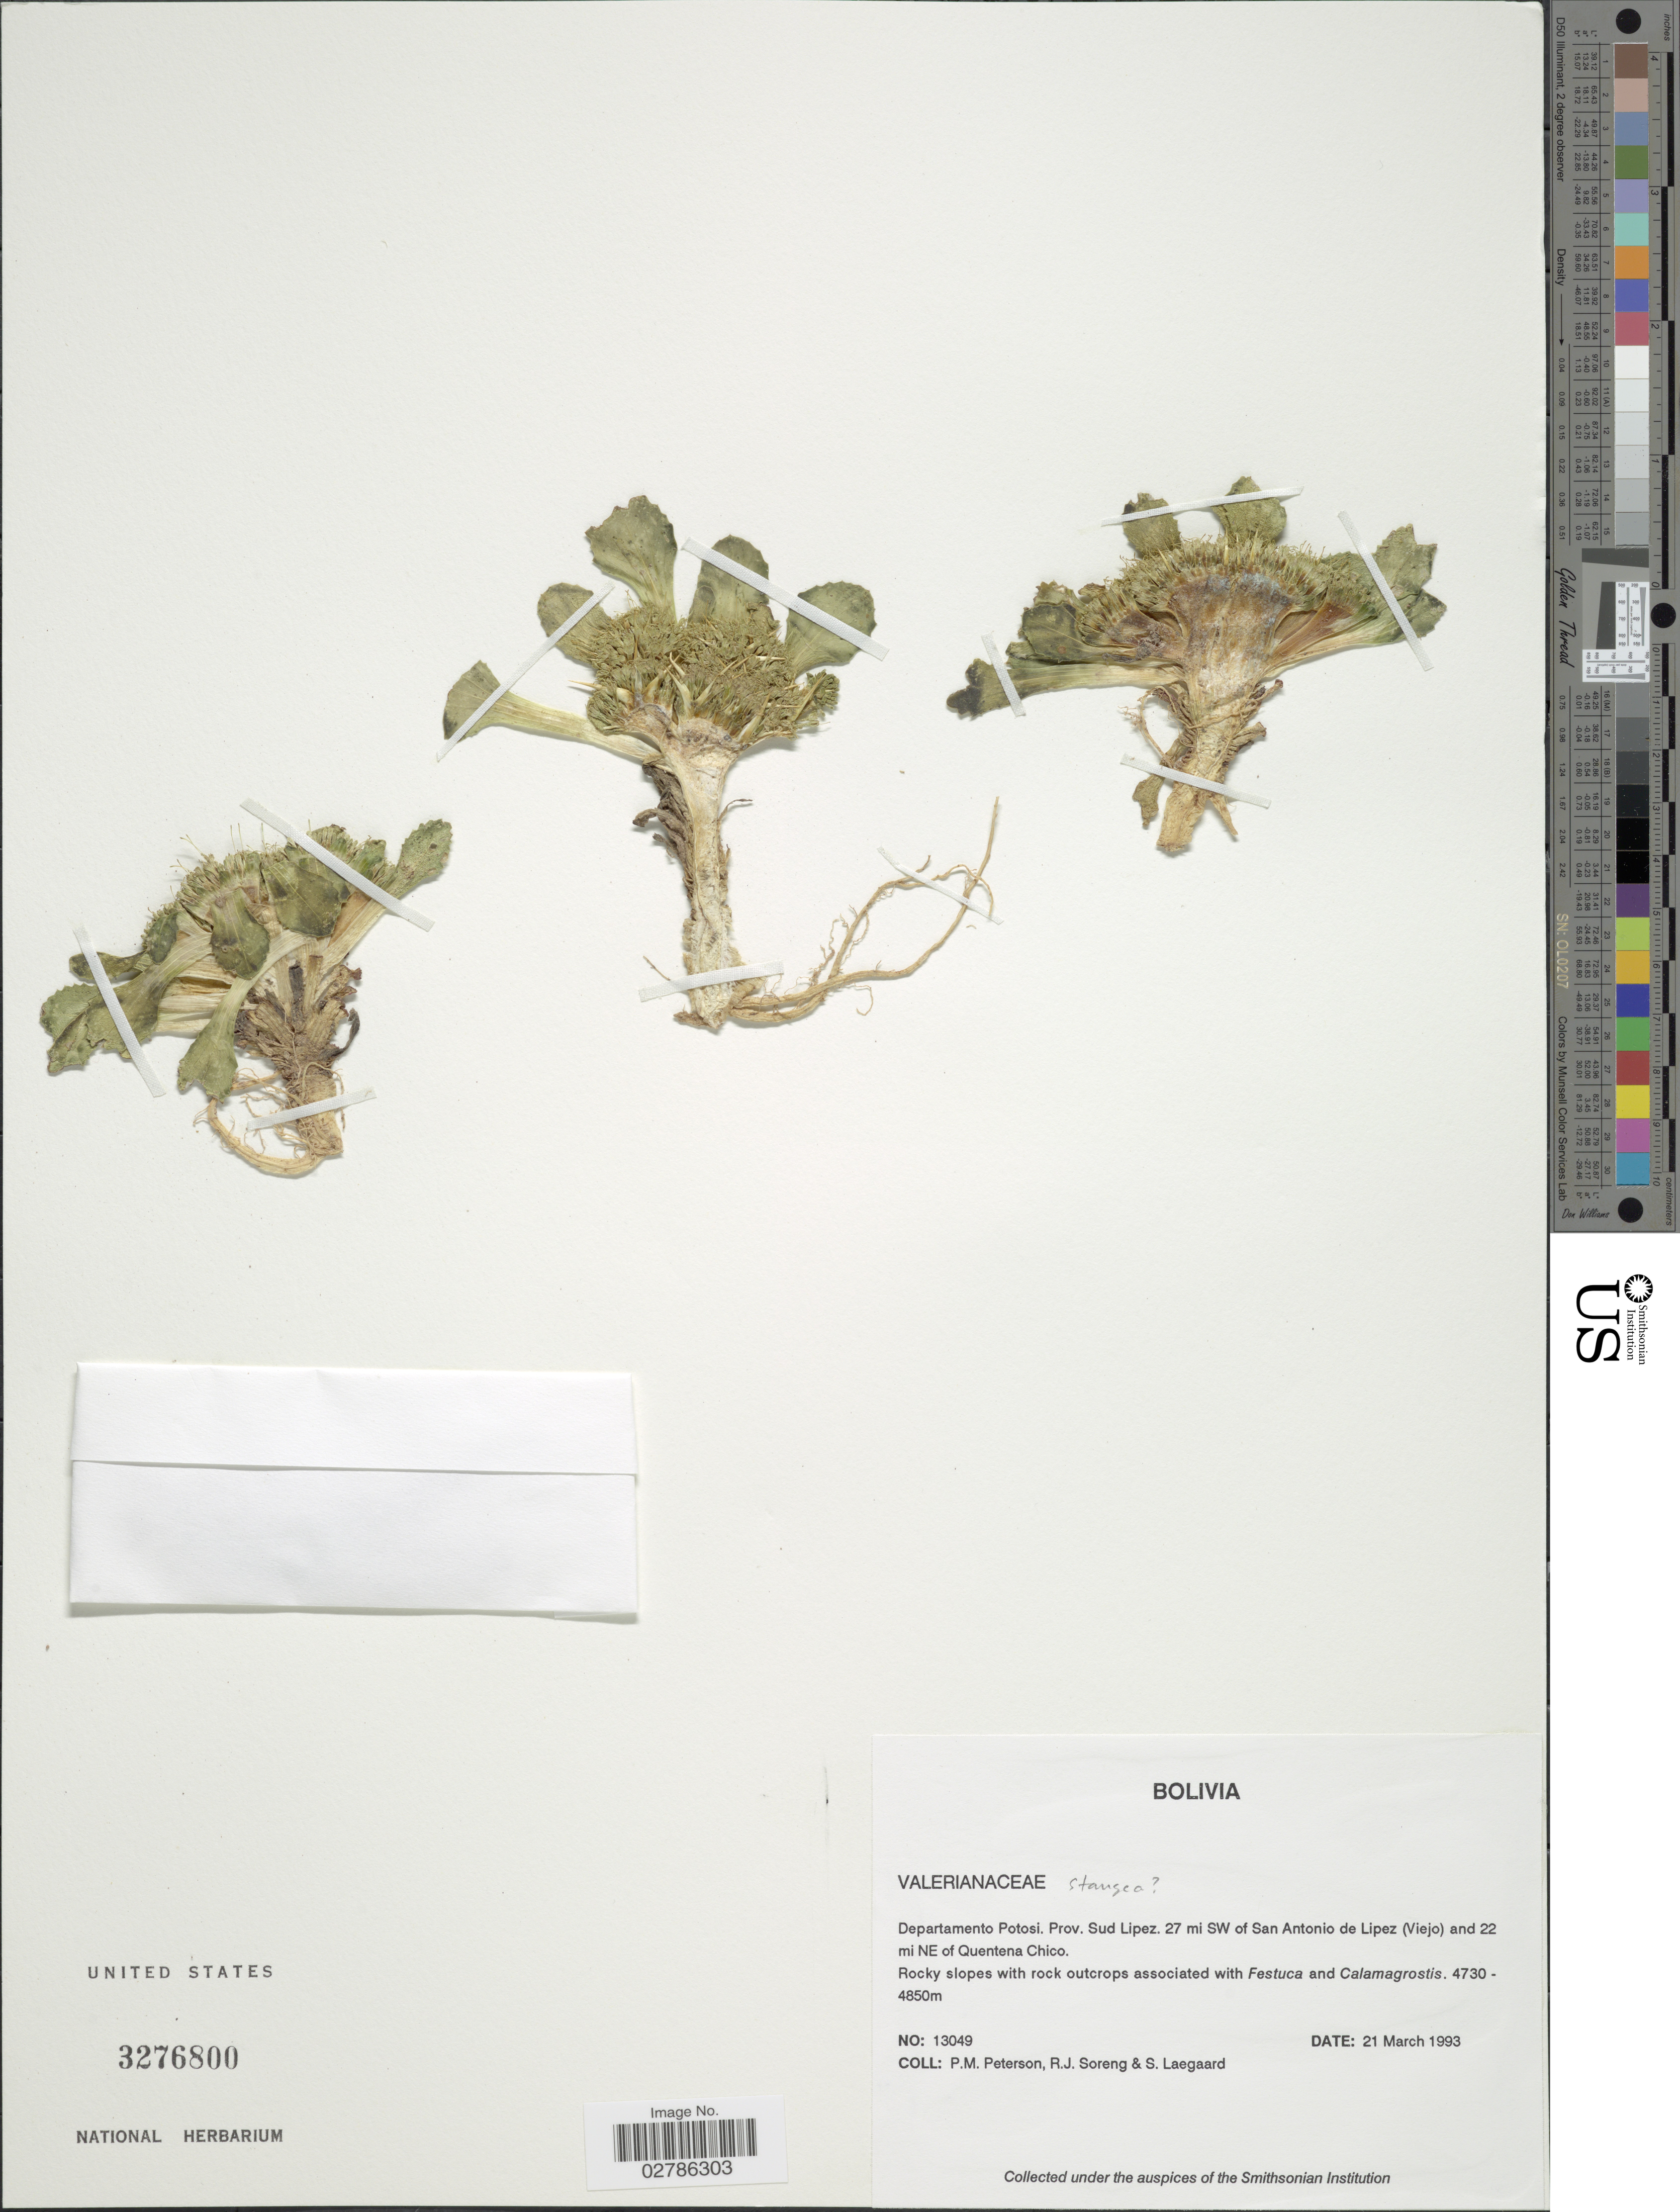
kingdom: Plantae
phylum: Tracheophyta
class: Magnoliopsida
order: Dipsacales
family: Caprifoliaceae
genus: Stangea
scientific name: Stangea sp.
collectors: P. M. Peterson, R. J. Soreng & S. Lægaard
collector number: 13049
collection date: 1993-03-21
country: Bolivia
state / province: Potosi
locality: Departamento Potosi, Prov. Sud Lipez, 27 mi SW of San Antonio de Lipez (Viejo) and 22 mi NE of Quentena Chico.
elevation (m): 4730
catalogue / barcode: US 3276800